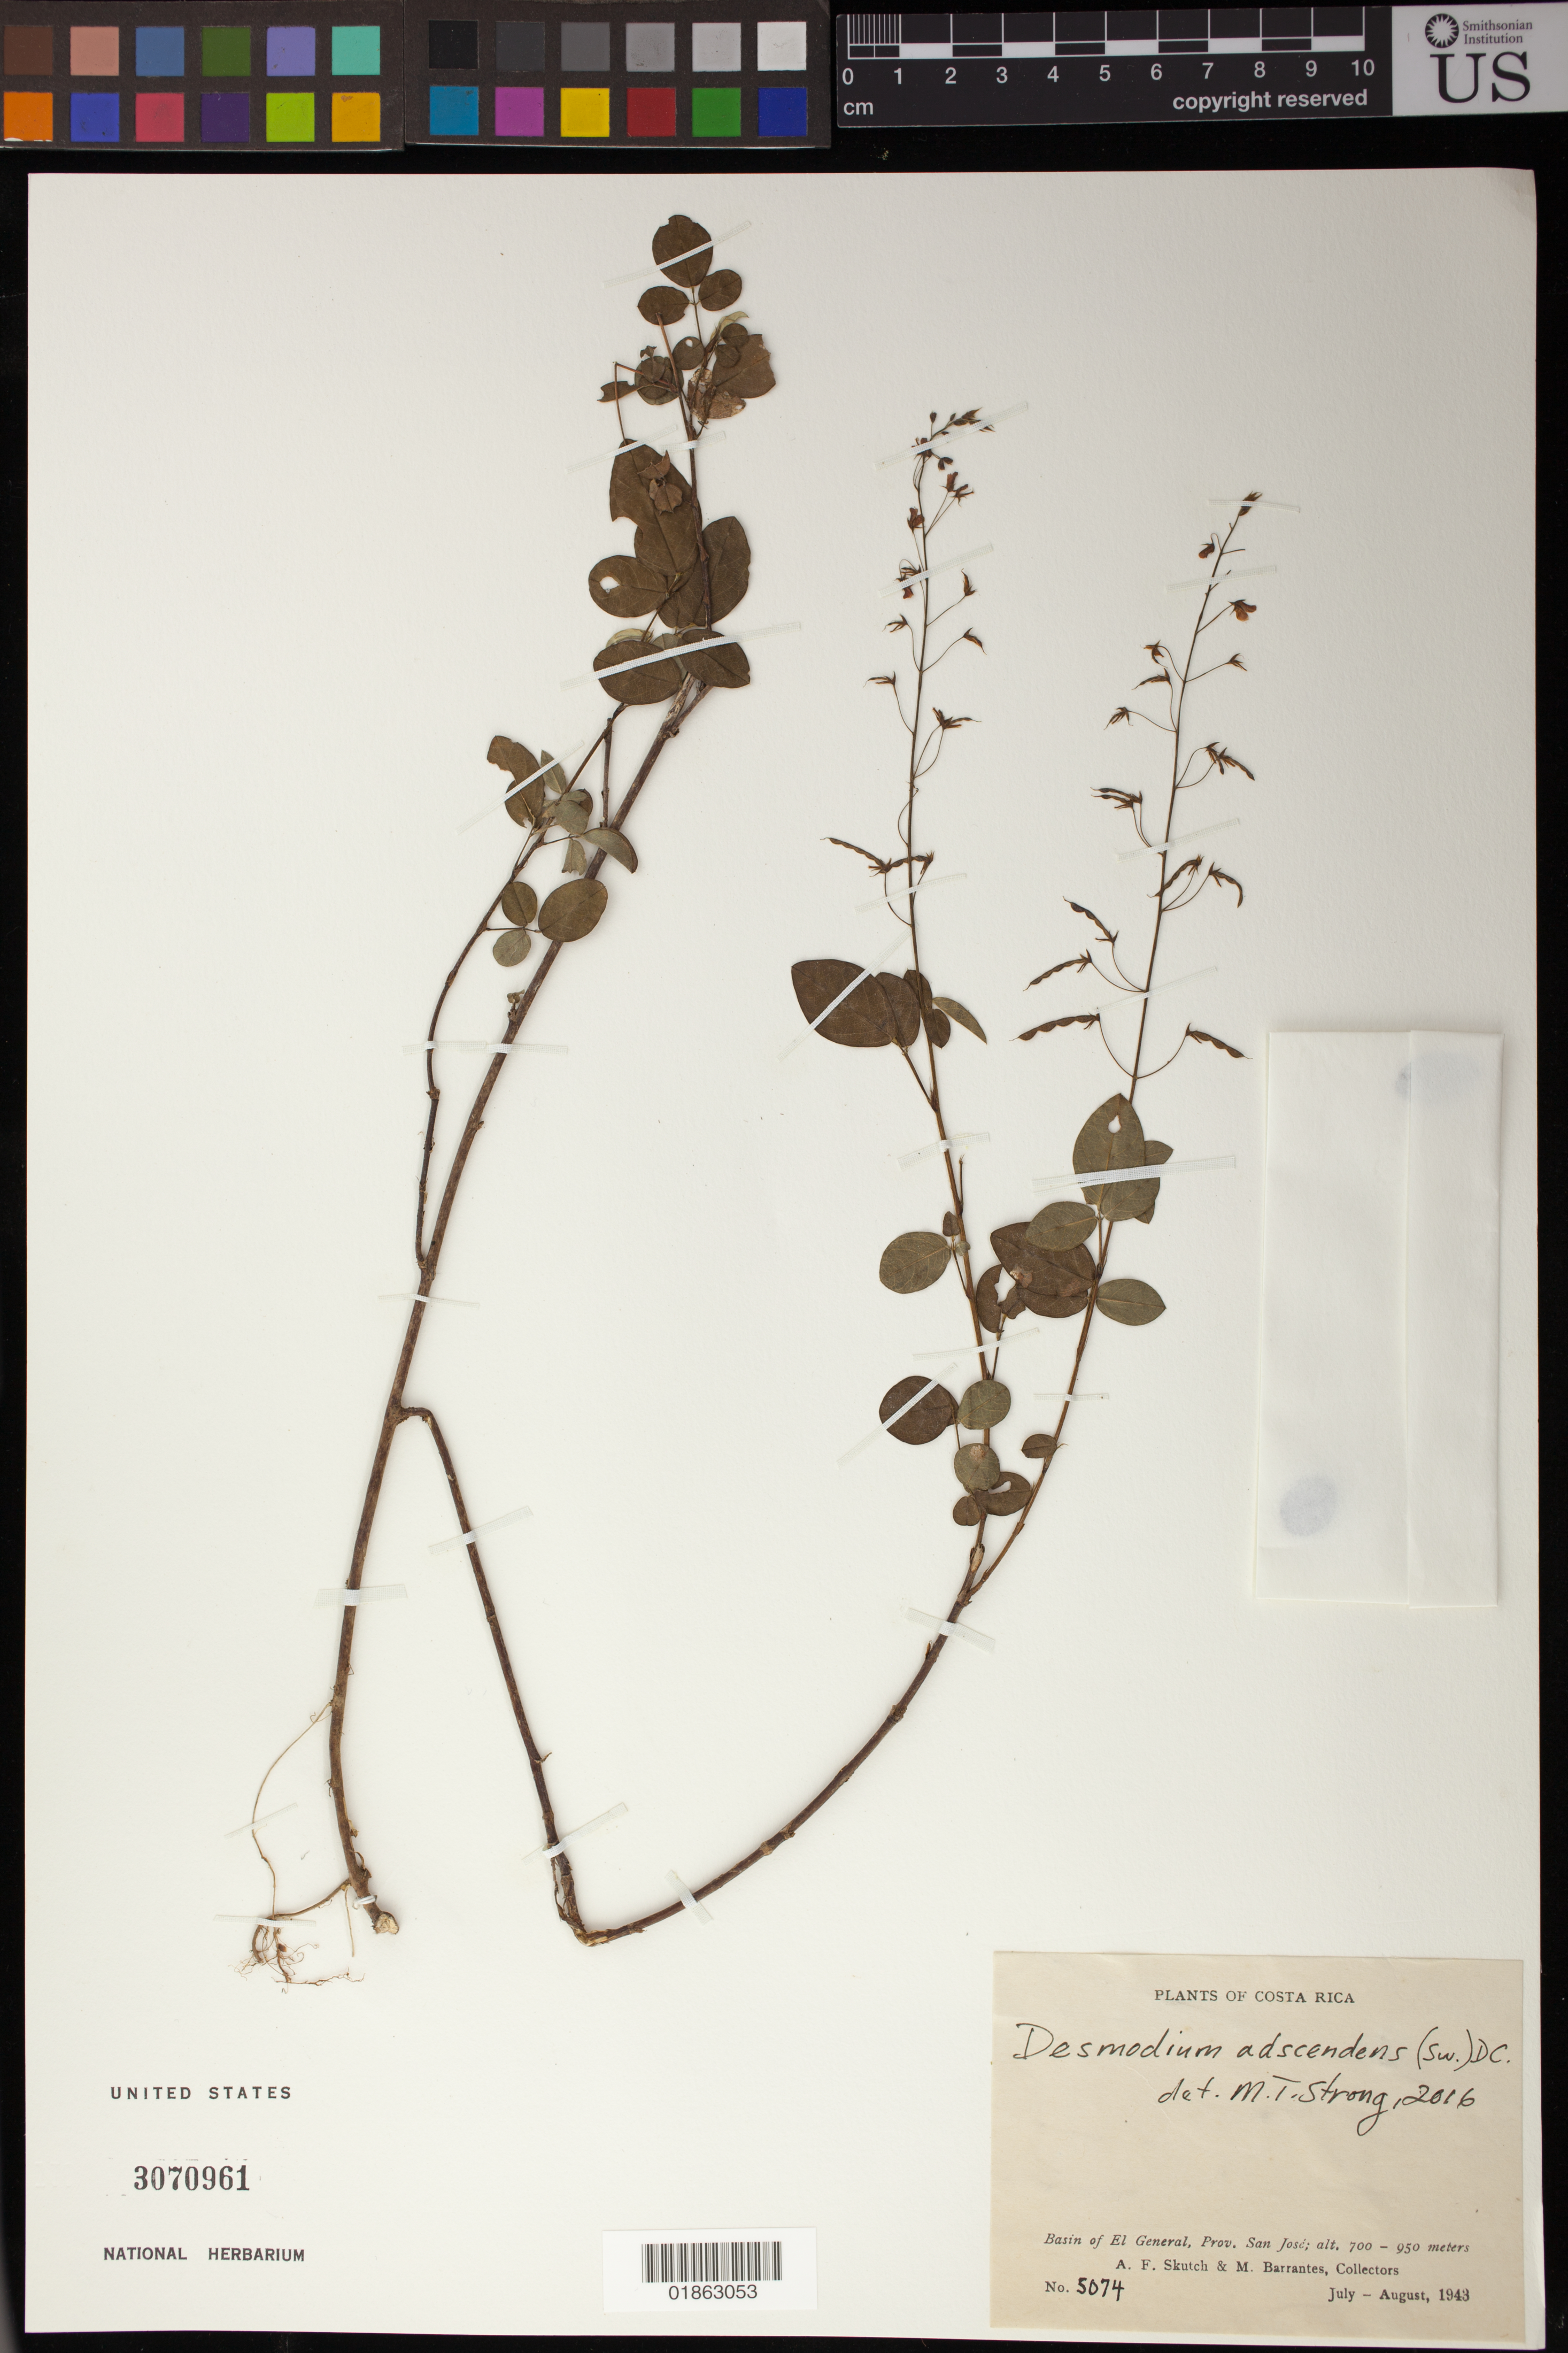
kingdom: Plantae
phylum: Tracheophyta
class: Magnoliopsida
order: Fabales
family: Fabaceae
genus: Grona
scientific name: Grona adscendens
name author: (Sw.) H. Ohashi & K. Ohashi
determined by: Strong, Mark T., (BOT), Smithsonian Institution - National Museum of Natural History (UNITED STATES)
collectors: A. F. Skutch & M. Barrantes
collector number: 5074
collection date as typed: Jul 1943 to -- Aug 1943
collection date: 1943-07/1943-08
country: Costa Rica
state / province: San José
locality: Basin of El General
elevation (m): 700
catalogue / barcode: US 3070961